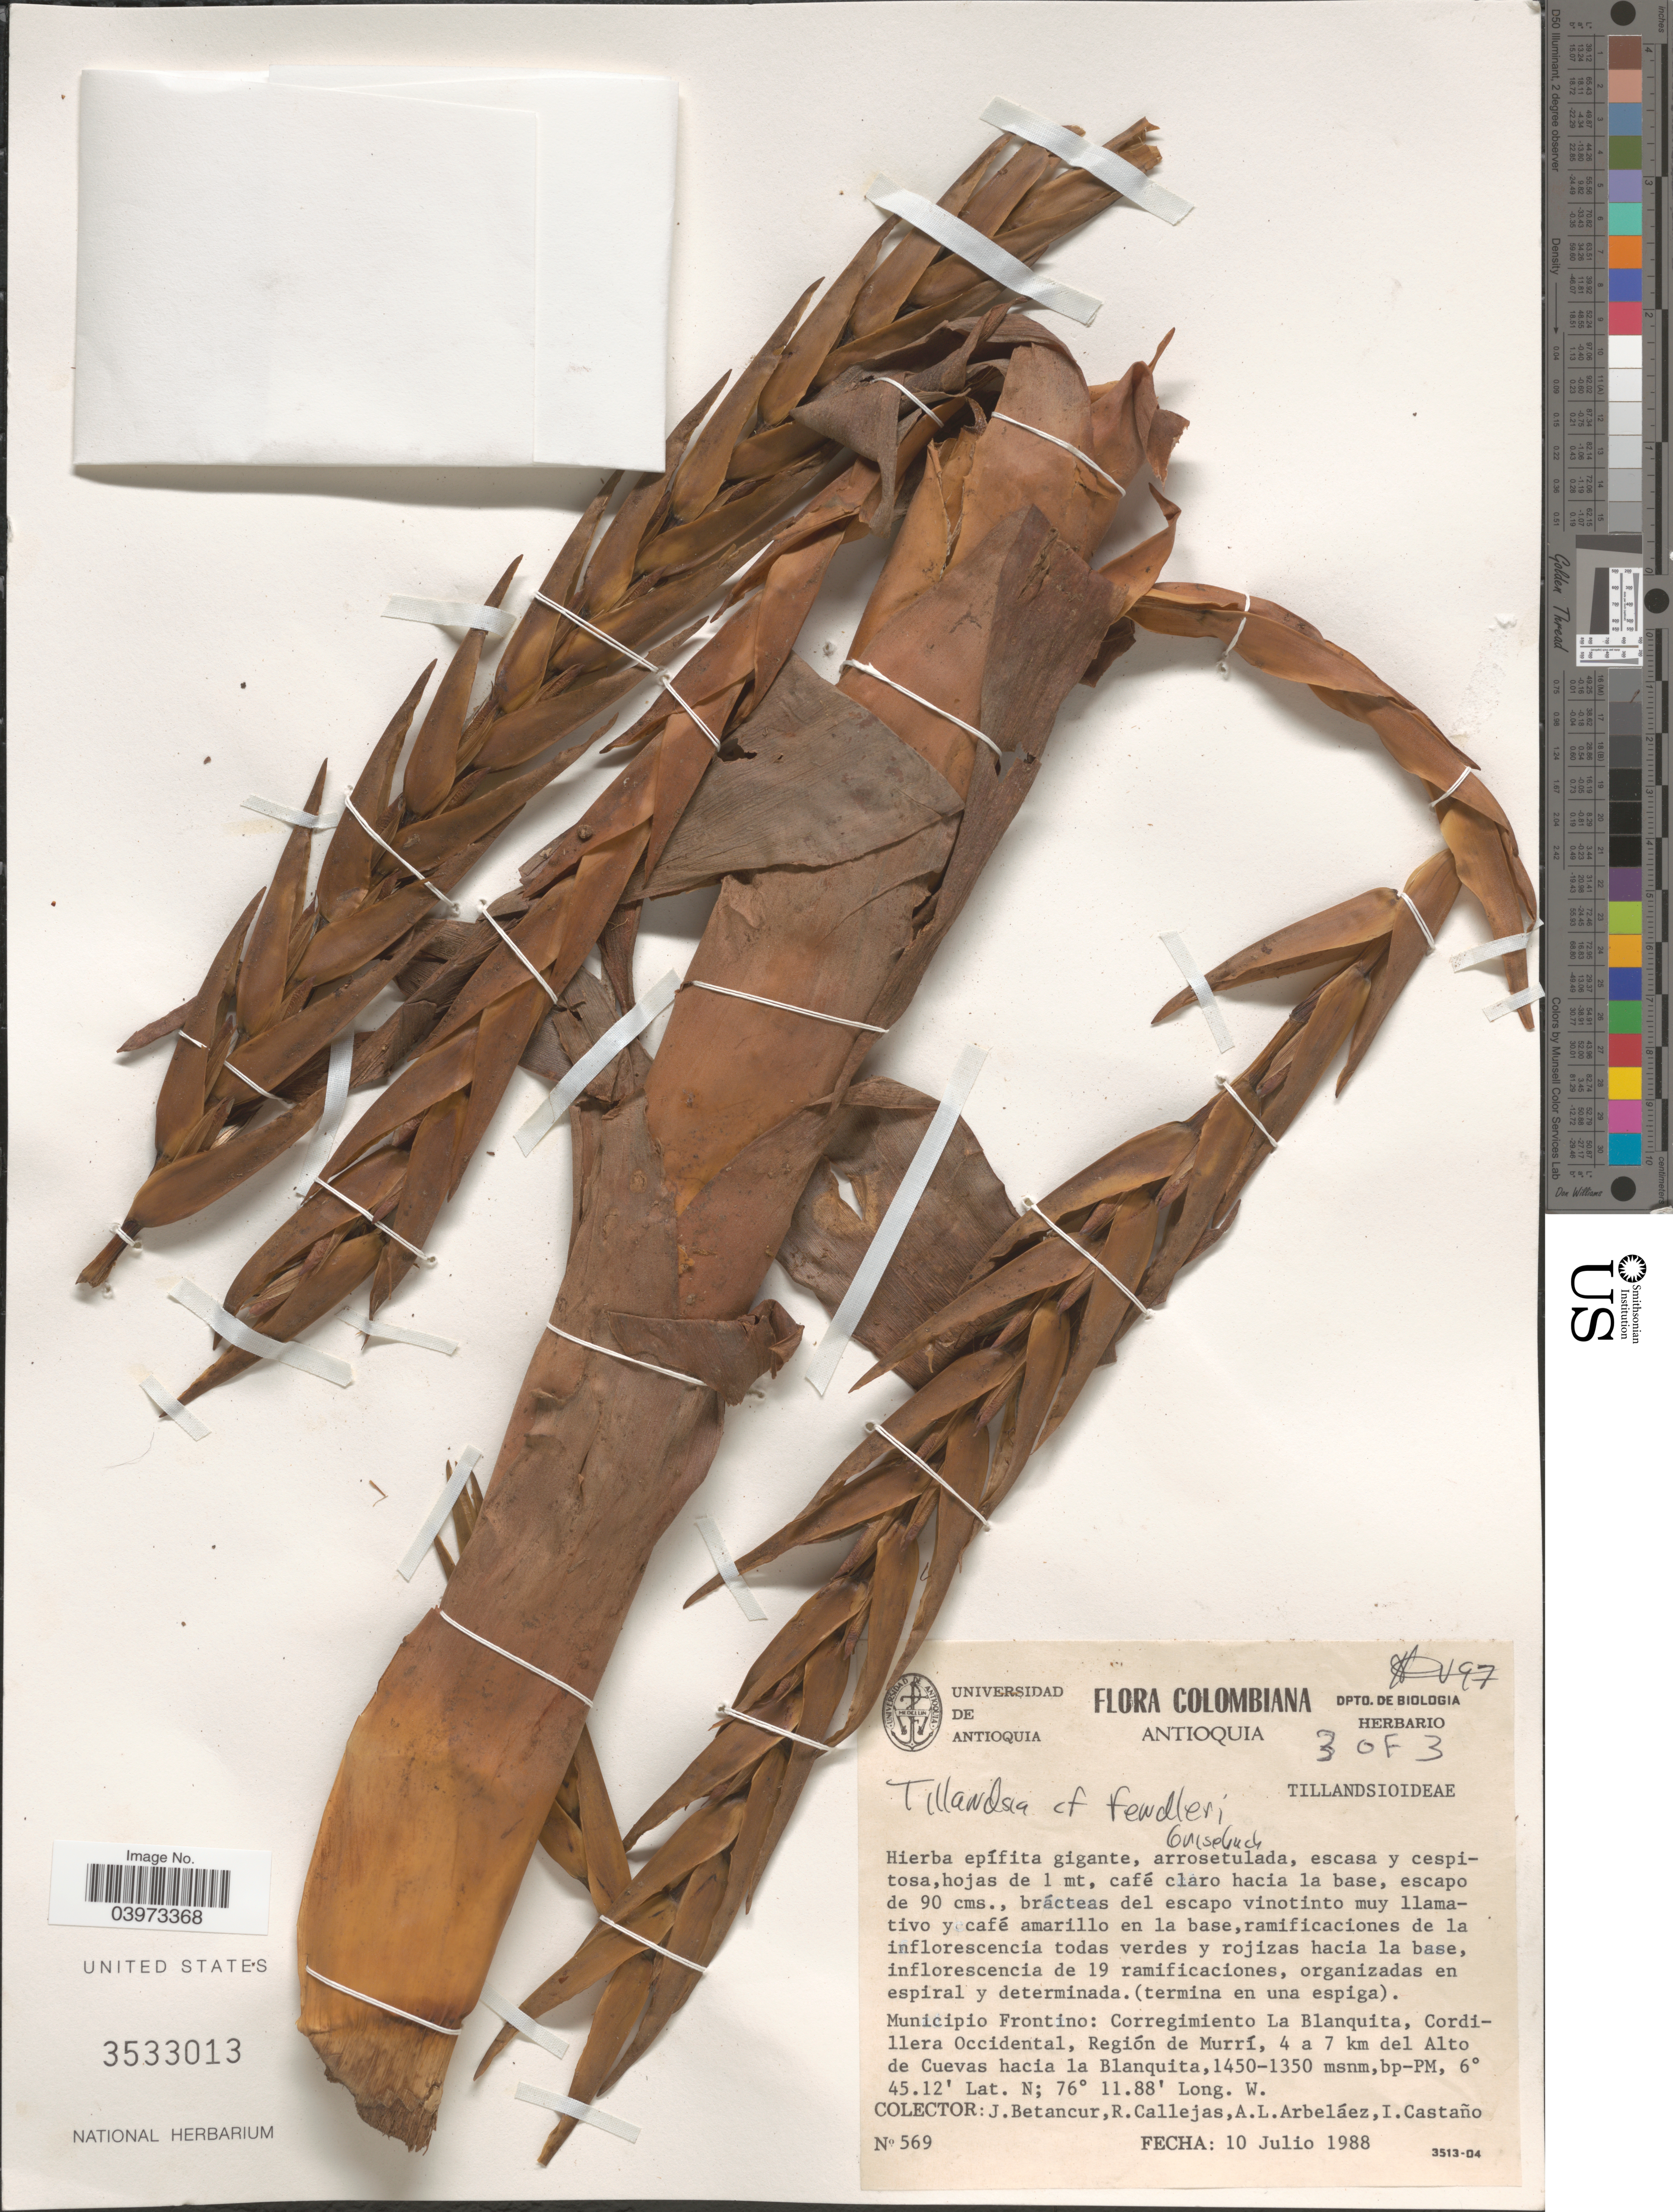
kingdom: Plantae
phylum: Tracheophyta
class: Liliopsida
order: Poales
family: Bromeliaceae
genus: Tillandsia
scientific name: Tillandsia fendleri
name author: Griseb.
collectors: J. Betancur, R. Callejas, A. Arbeláez Alvarez & I. Castaño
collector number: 569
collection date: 1988-07-10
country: Colombia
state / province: Antioquia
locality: Municipio Frontino: Corregimiento La Blanquita, Cordillera Occidental, Región de Murrí, 4 a 7 km del Alto de Cuevas hacia la Blanquita, bp-PM.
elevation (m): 1350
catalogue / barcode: US 3533013